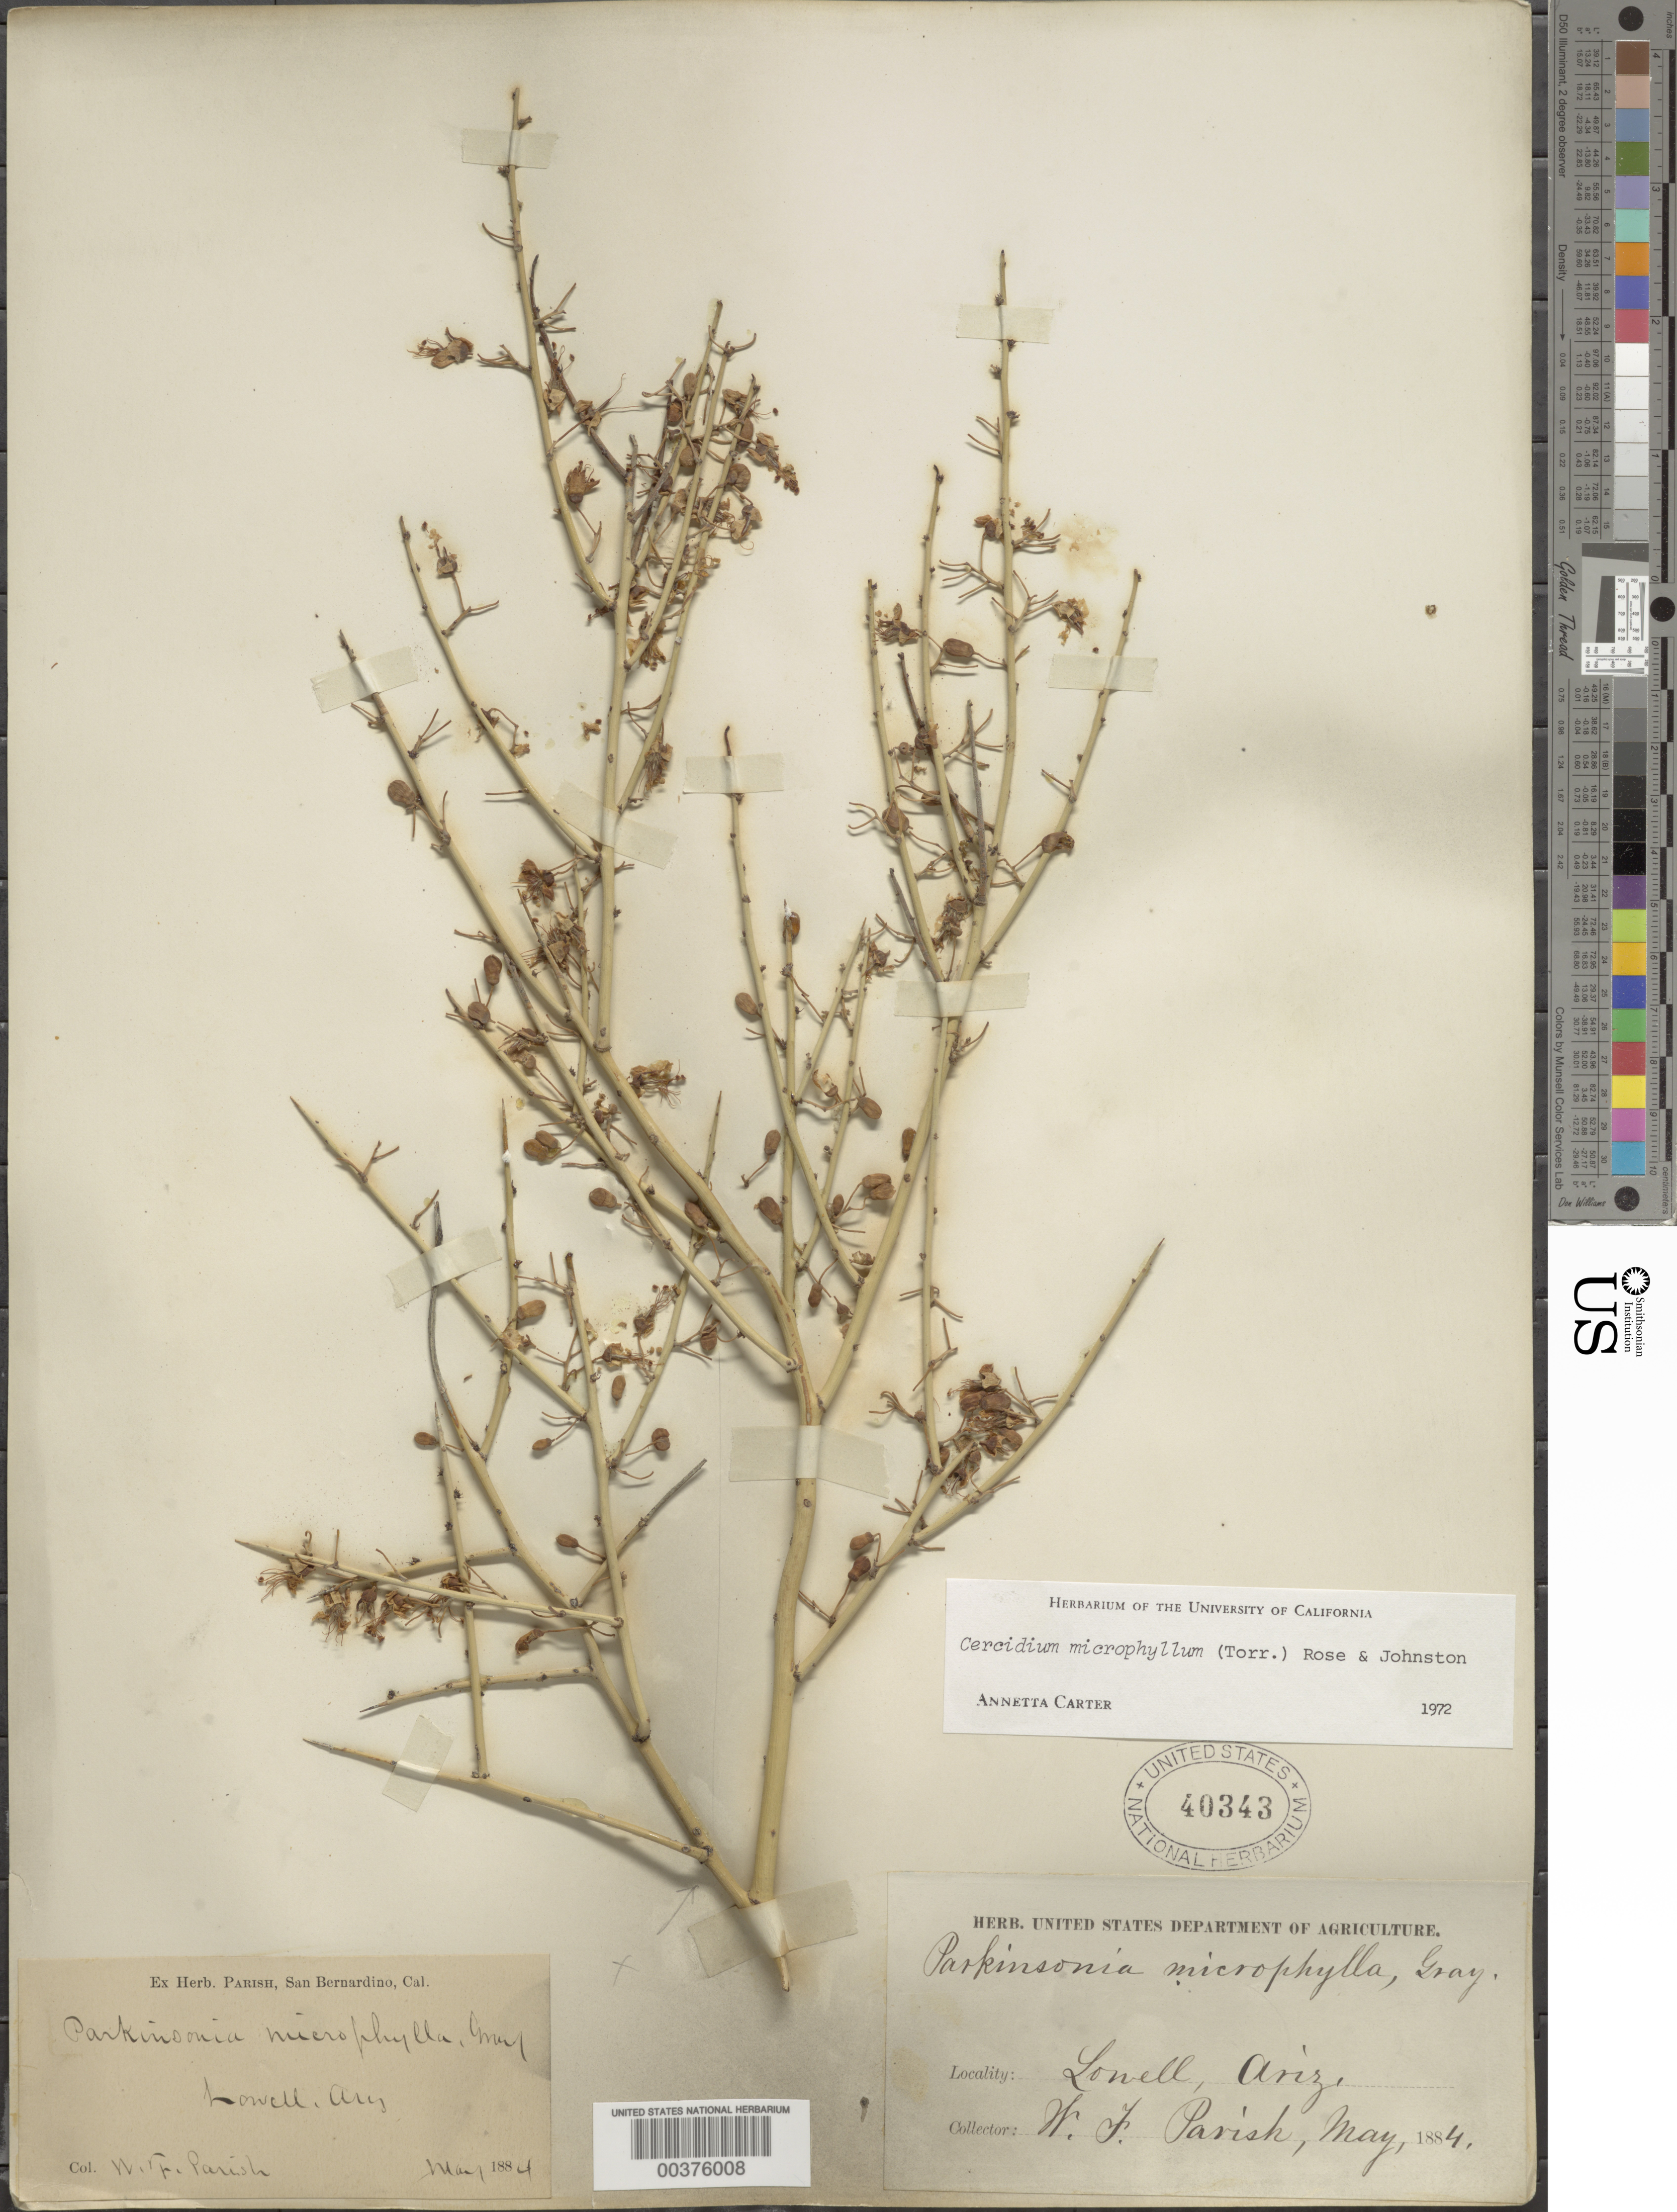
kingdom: Plantae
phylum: Tracheophyta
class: Magnoliopsida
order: Fabales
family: Fabaceae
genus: Parkinsonia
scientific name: Parkinsonia microphylla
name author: Torr.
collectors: W. F. Parish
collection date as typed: May 1884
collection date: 1884-05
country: United States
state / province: Arizona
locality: Lowell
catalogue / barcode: US 40343